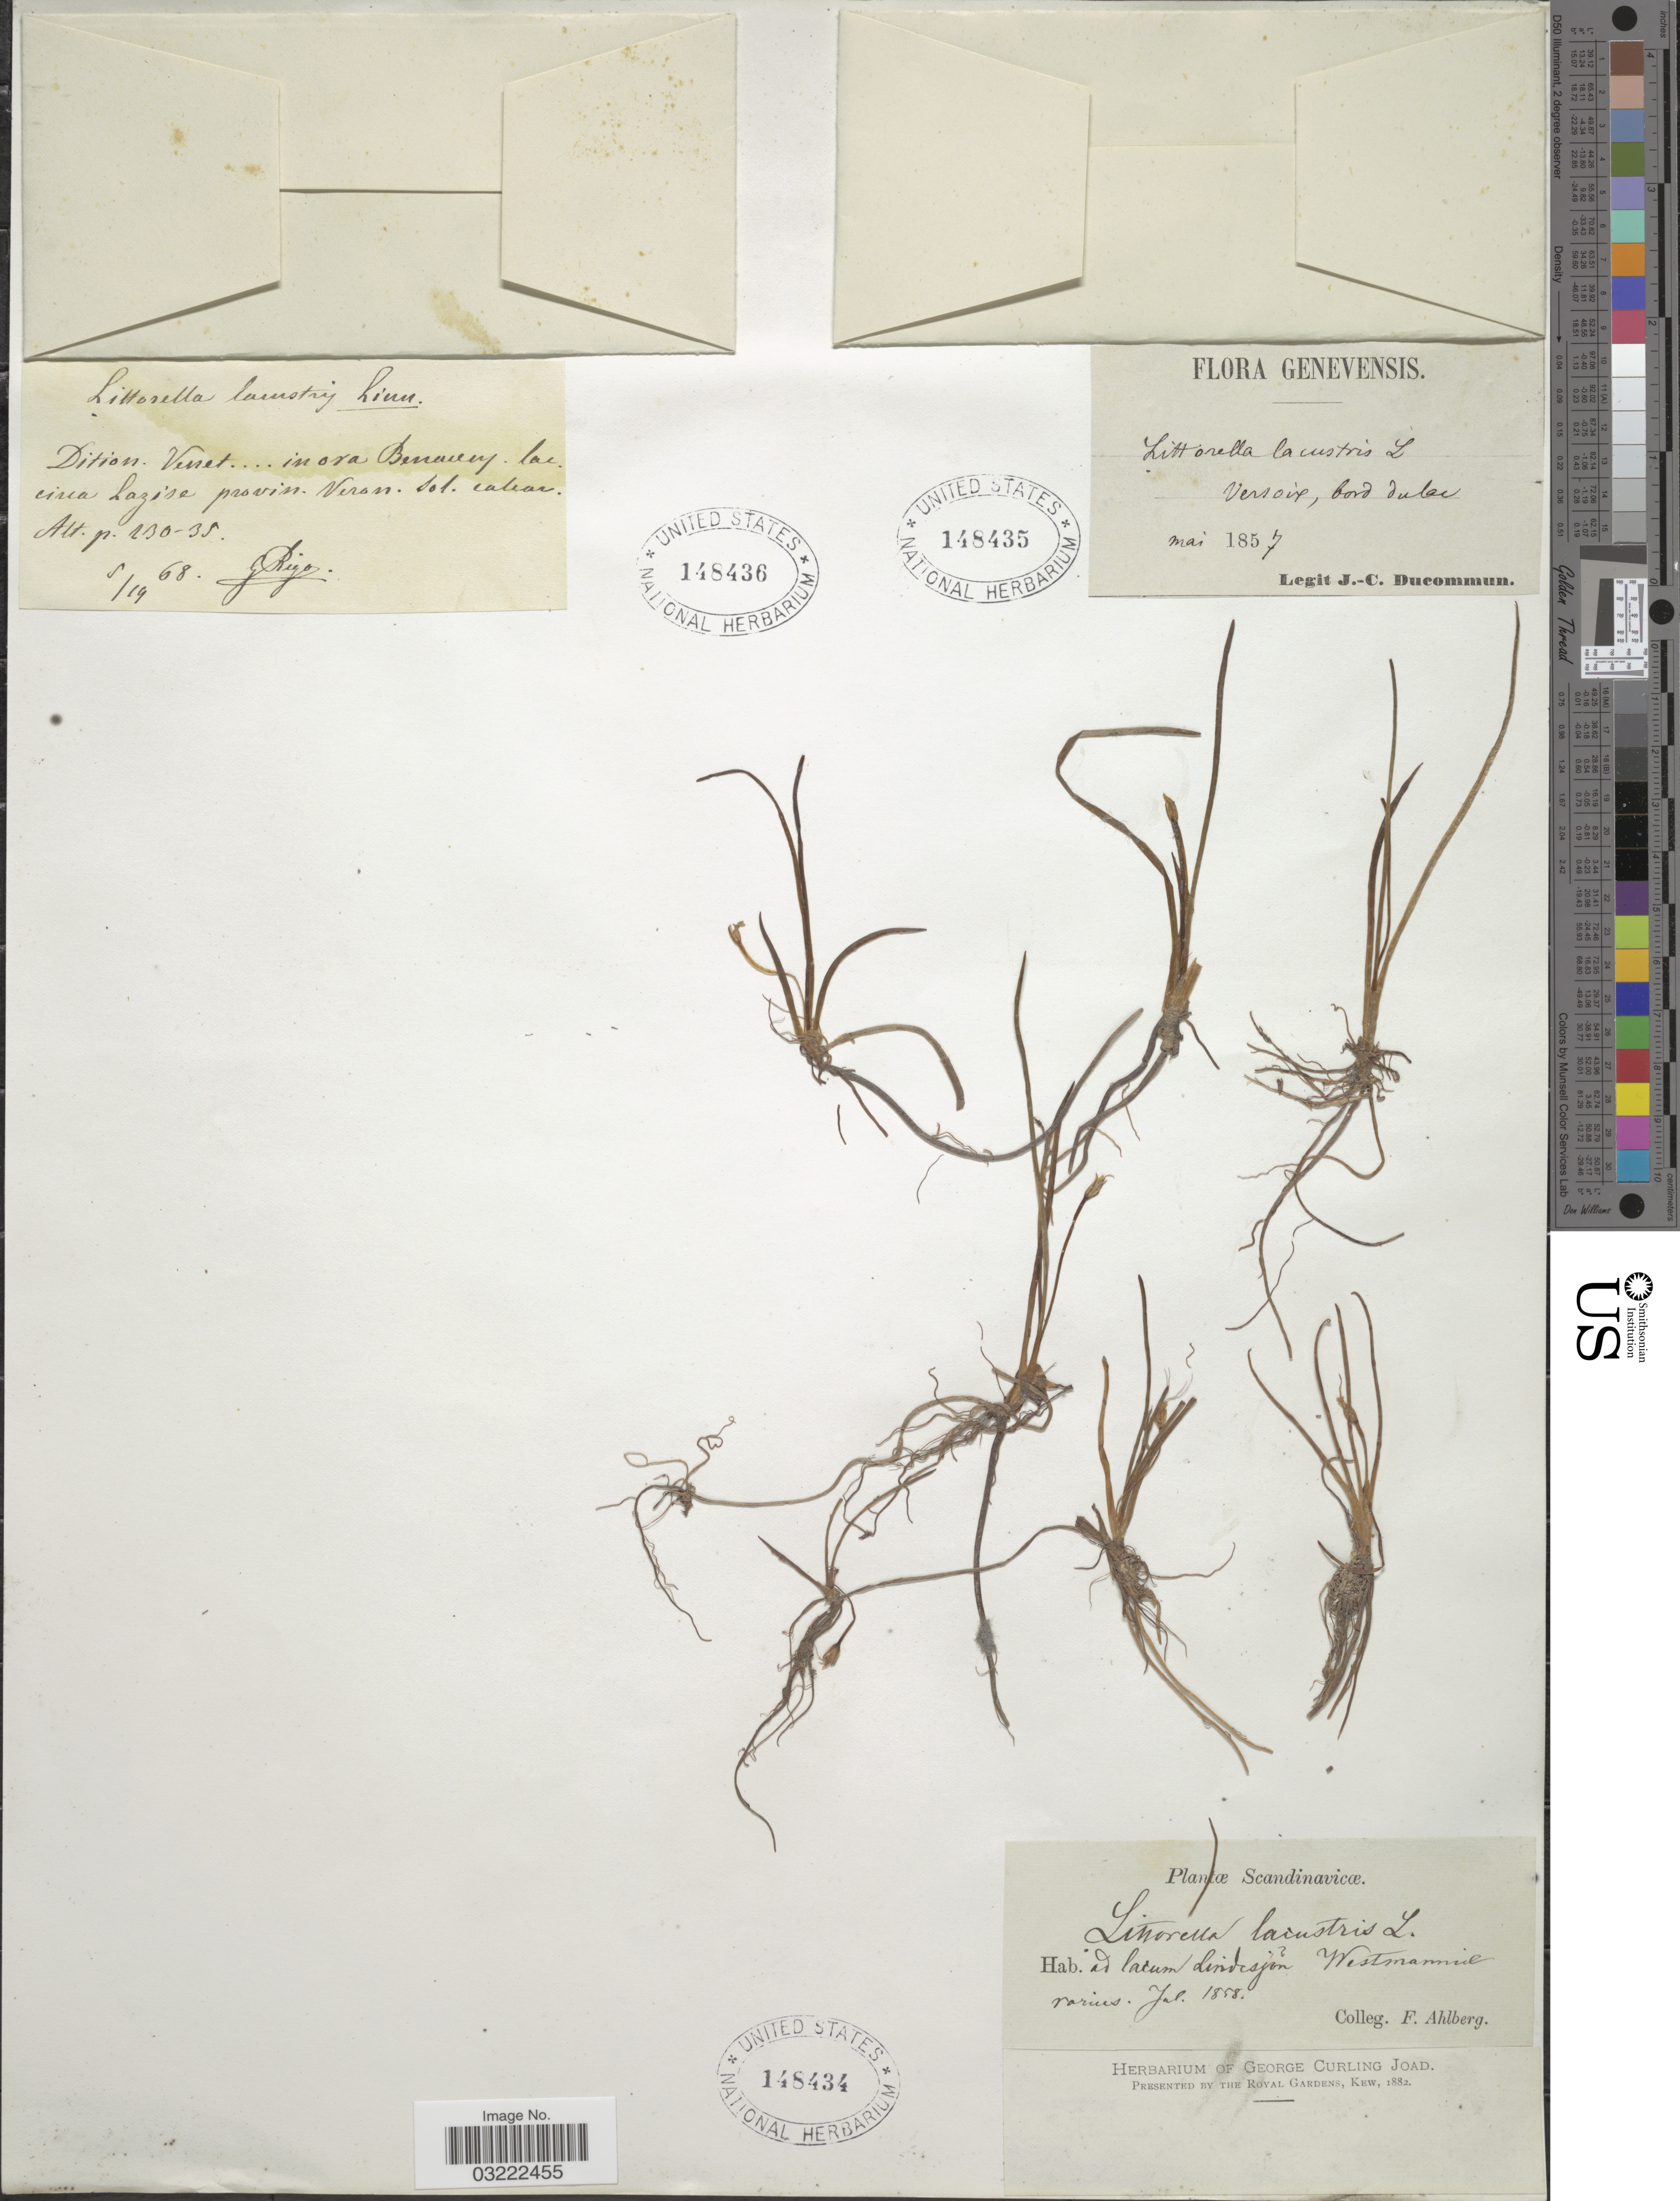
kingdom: Plantae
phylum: Tracheophyta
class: Magnoliopsida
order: Lamiales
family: Plantaginaceae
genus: Littorella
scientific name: Littorella lacustris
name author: L.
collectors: J. Ducommun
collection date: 1857-05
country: Switzerland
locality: Genevensis, Versoix, bord du lac.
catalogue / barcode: US 148435-3